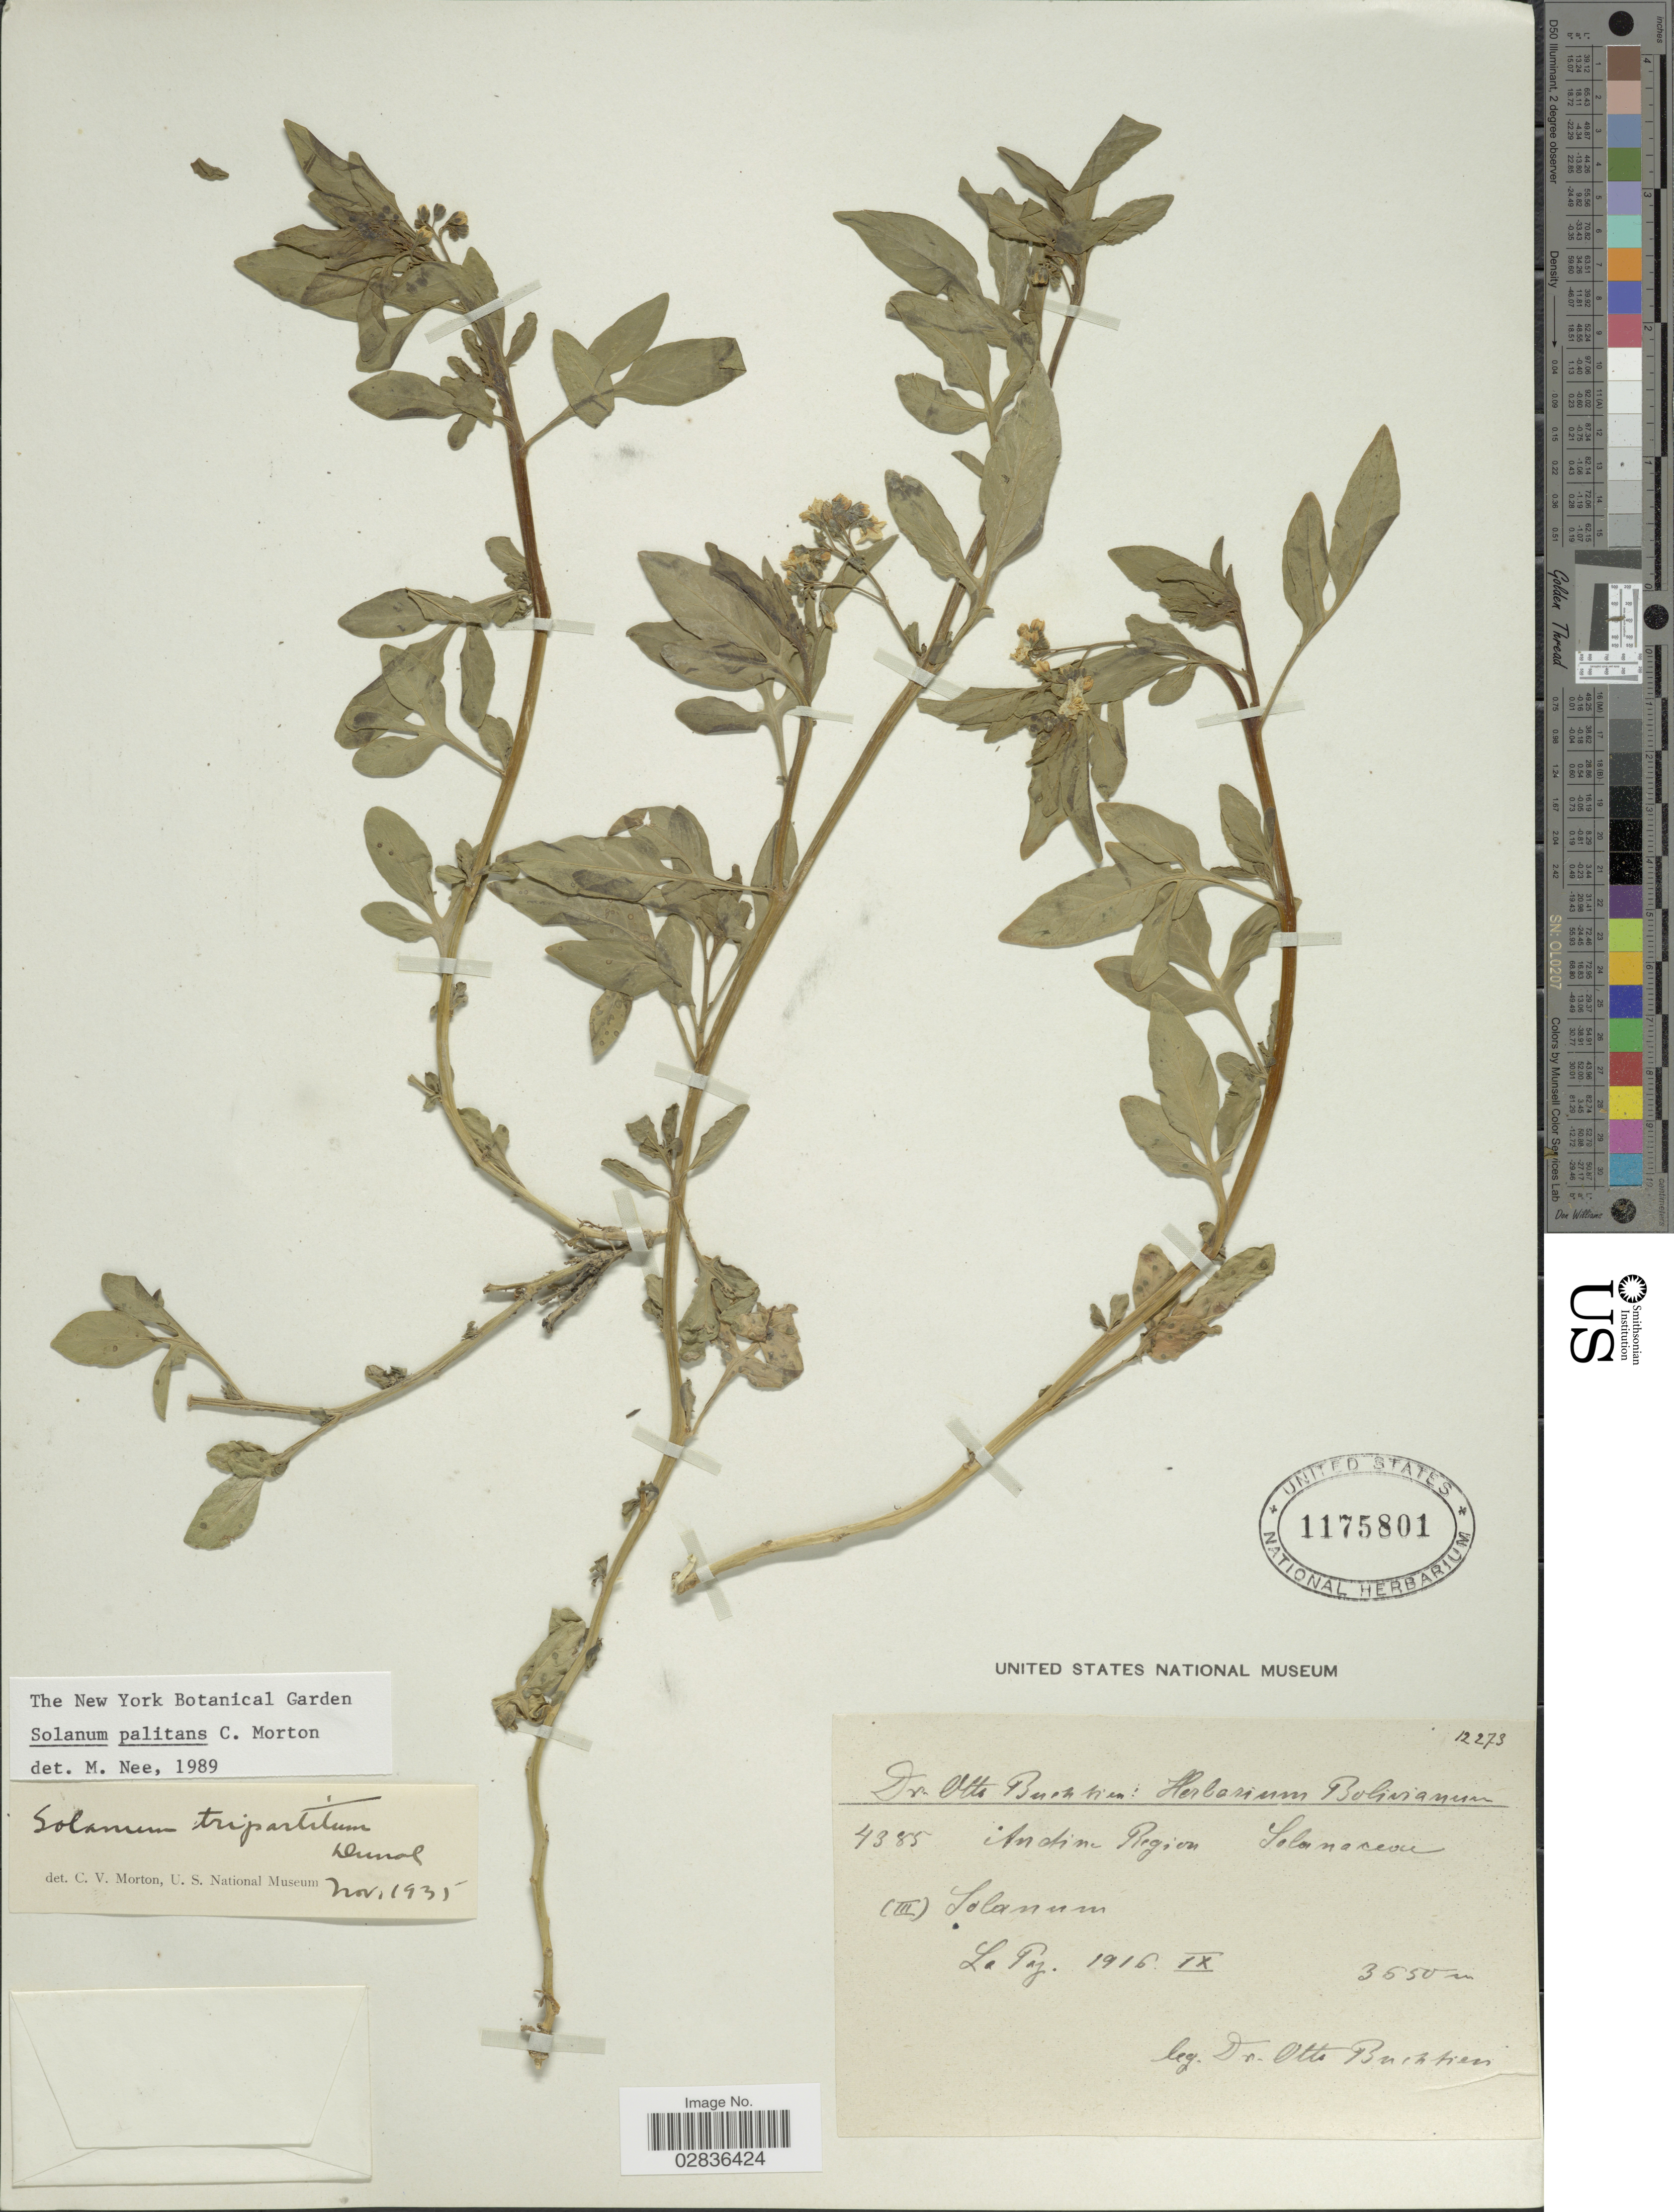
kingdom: Plantae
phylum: Tracheophyta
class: Magnoliopsida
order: Solanales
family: Solanaceae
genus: Solanum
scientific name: Solanum palitans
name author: C.V. Morton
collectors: O. Buchtien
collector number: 4385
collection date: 1916-09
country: Bolivia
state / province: La Paz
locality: La Paz.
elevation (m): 3650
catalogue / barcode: US 1175801